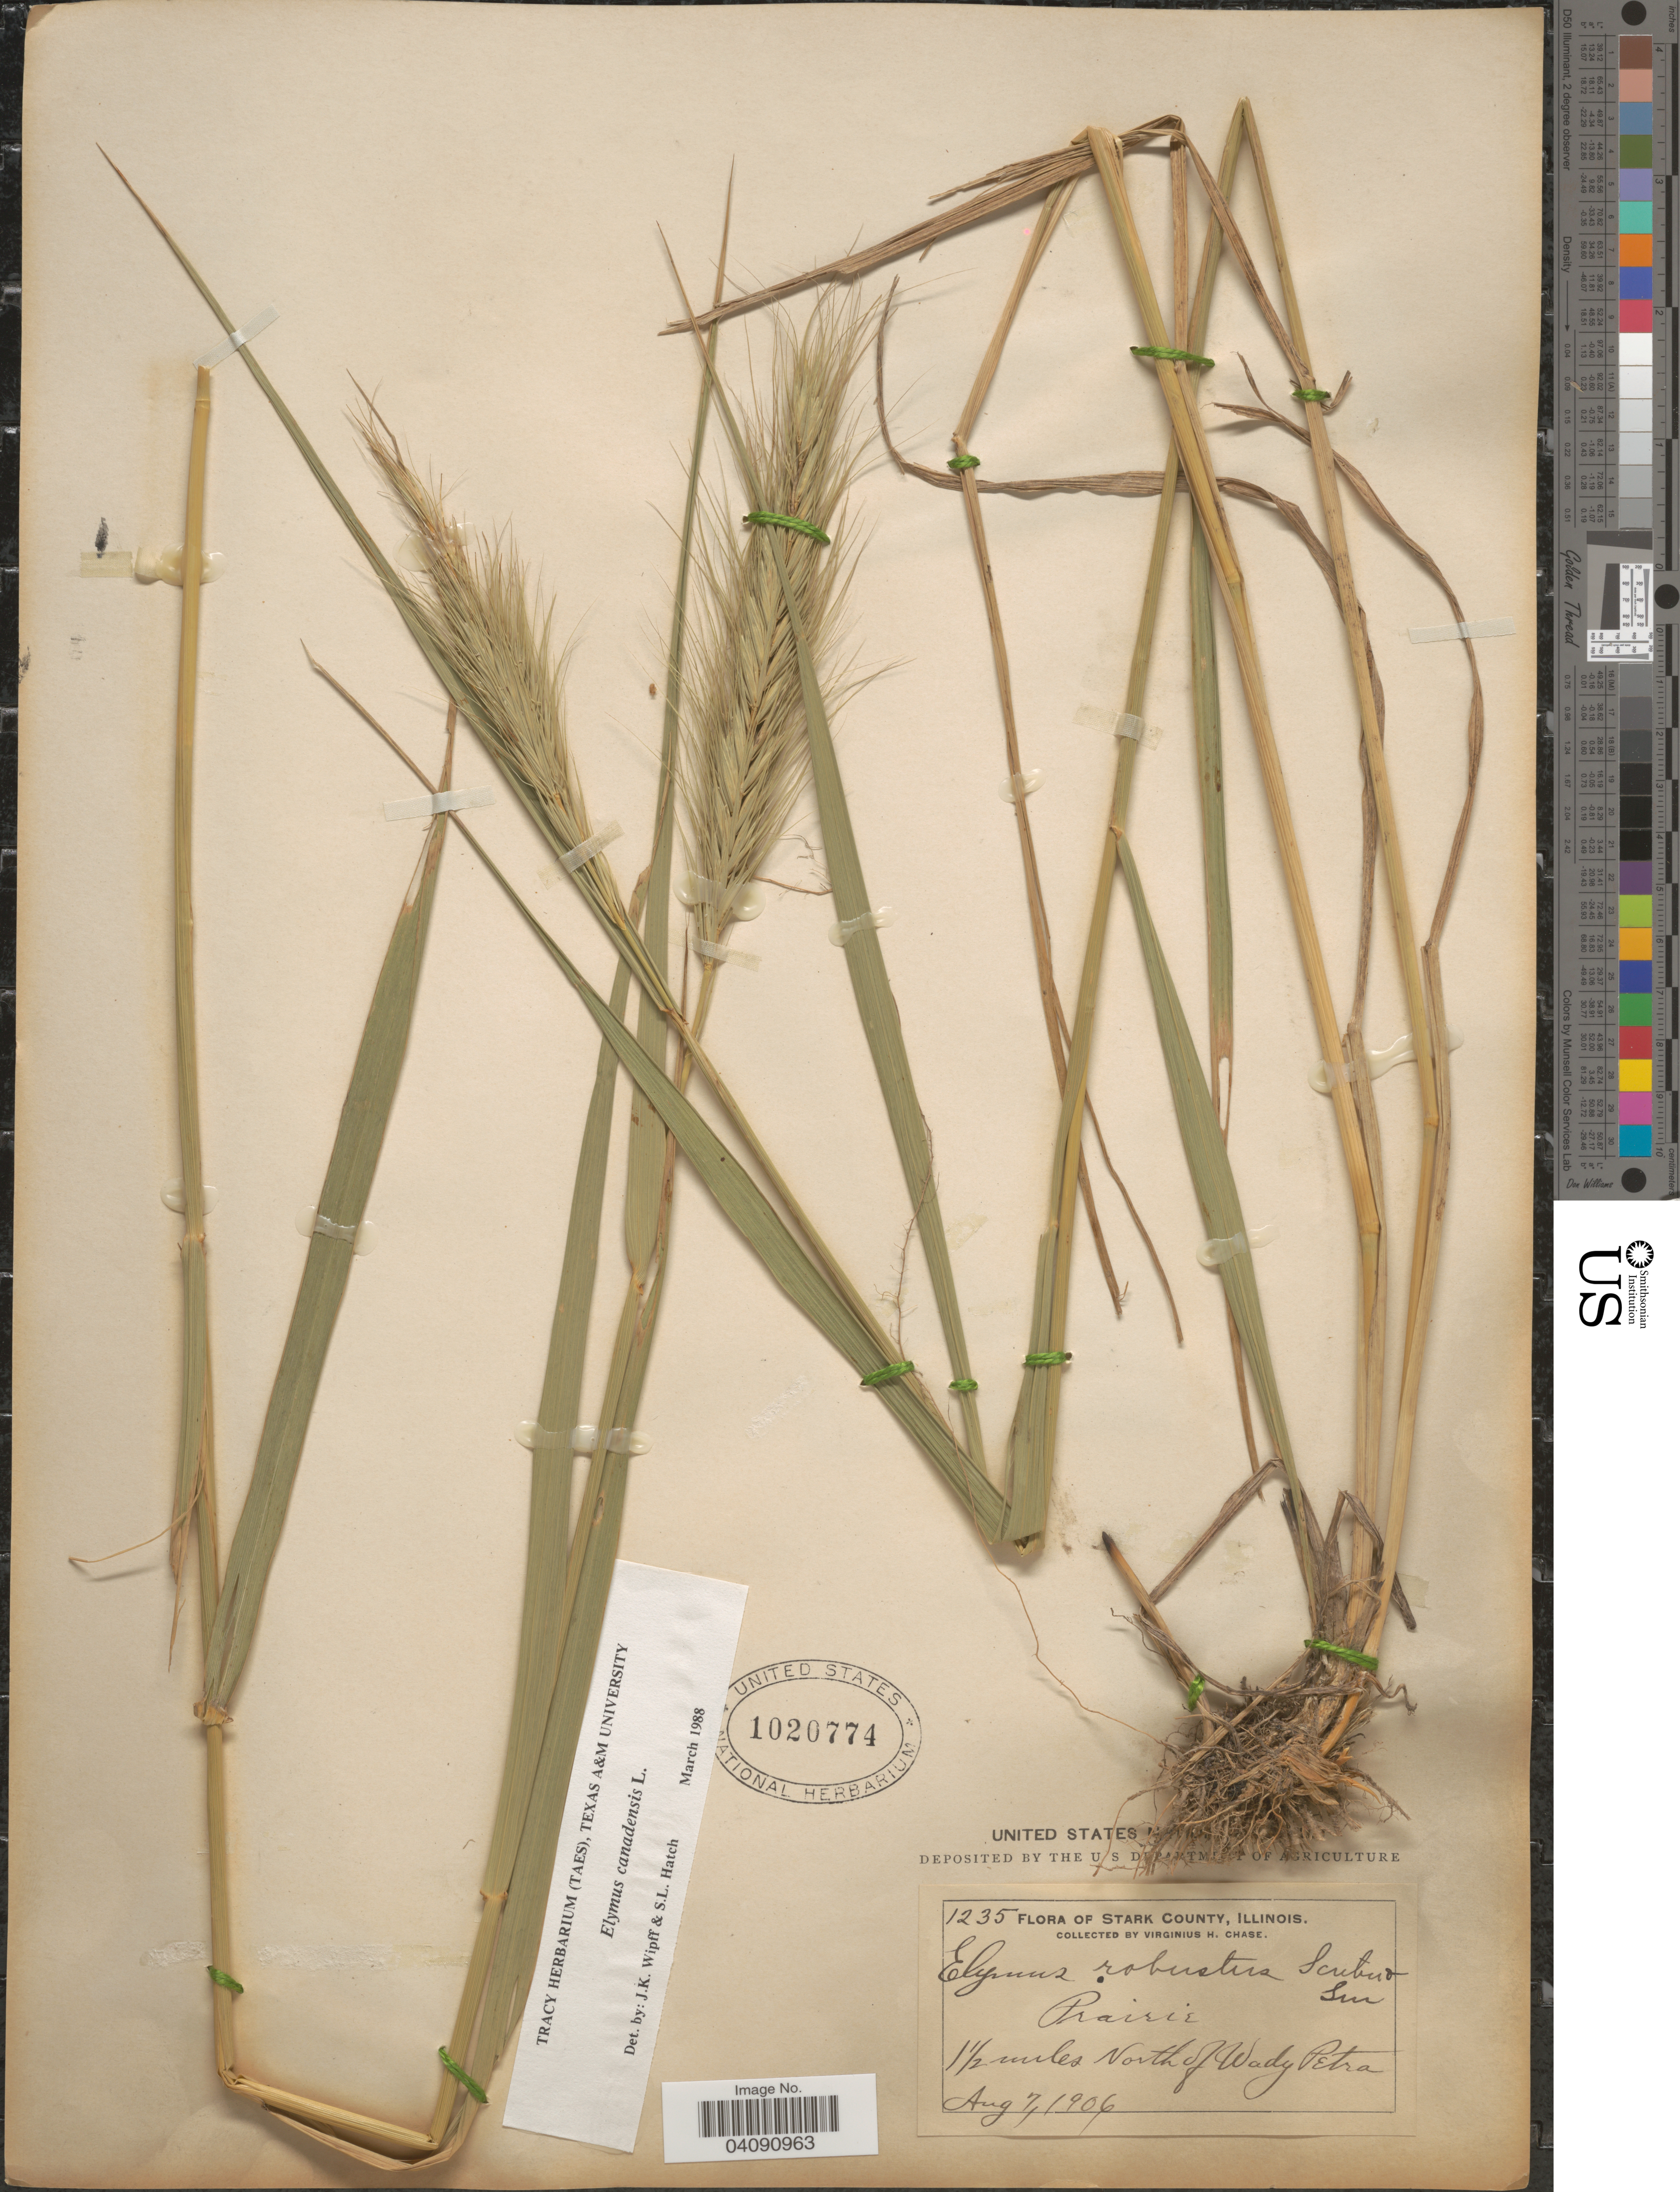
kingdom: Plantae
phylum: Tracheophyta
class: Liliopsida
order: Poales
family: Poaceae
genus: Elymus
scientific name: Elymus canadensis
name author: L.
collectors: V. H. Chase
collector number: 1235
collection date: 1906-08-07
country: United States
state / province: Illinois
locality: Stark County. Prairie, 1½ miles North of Wady Petra.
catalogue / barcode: US 1020774